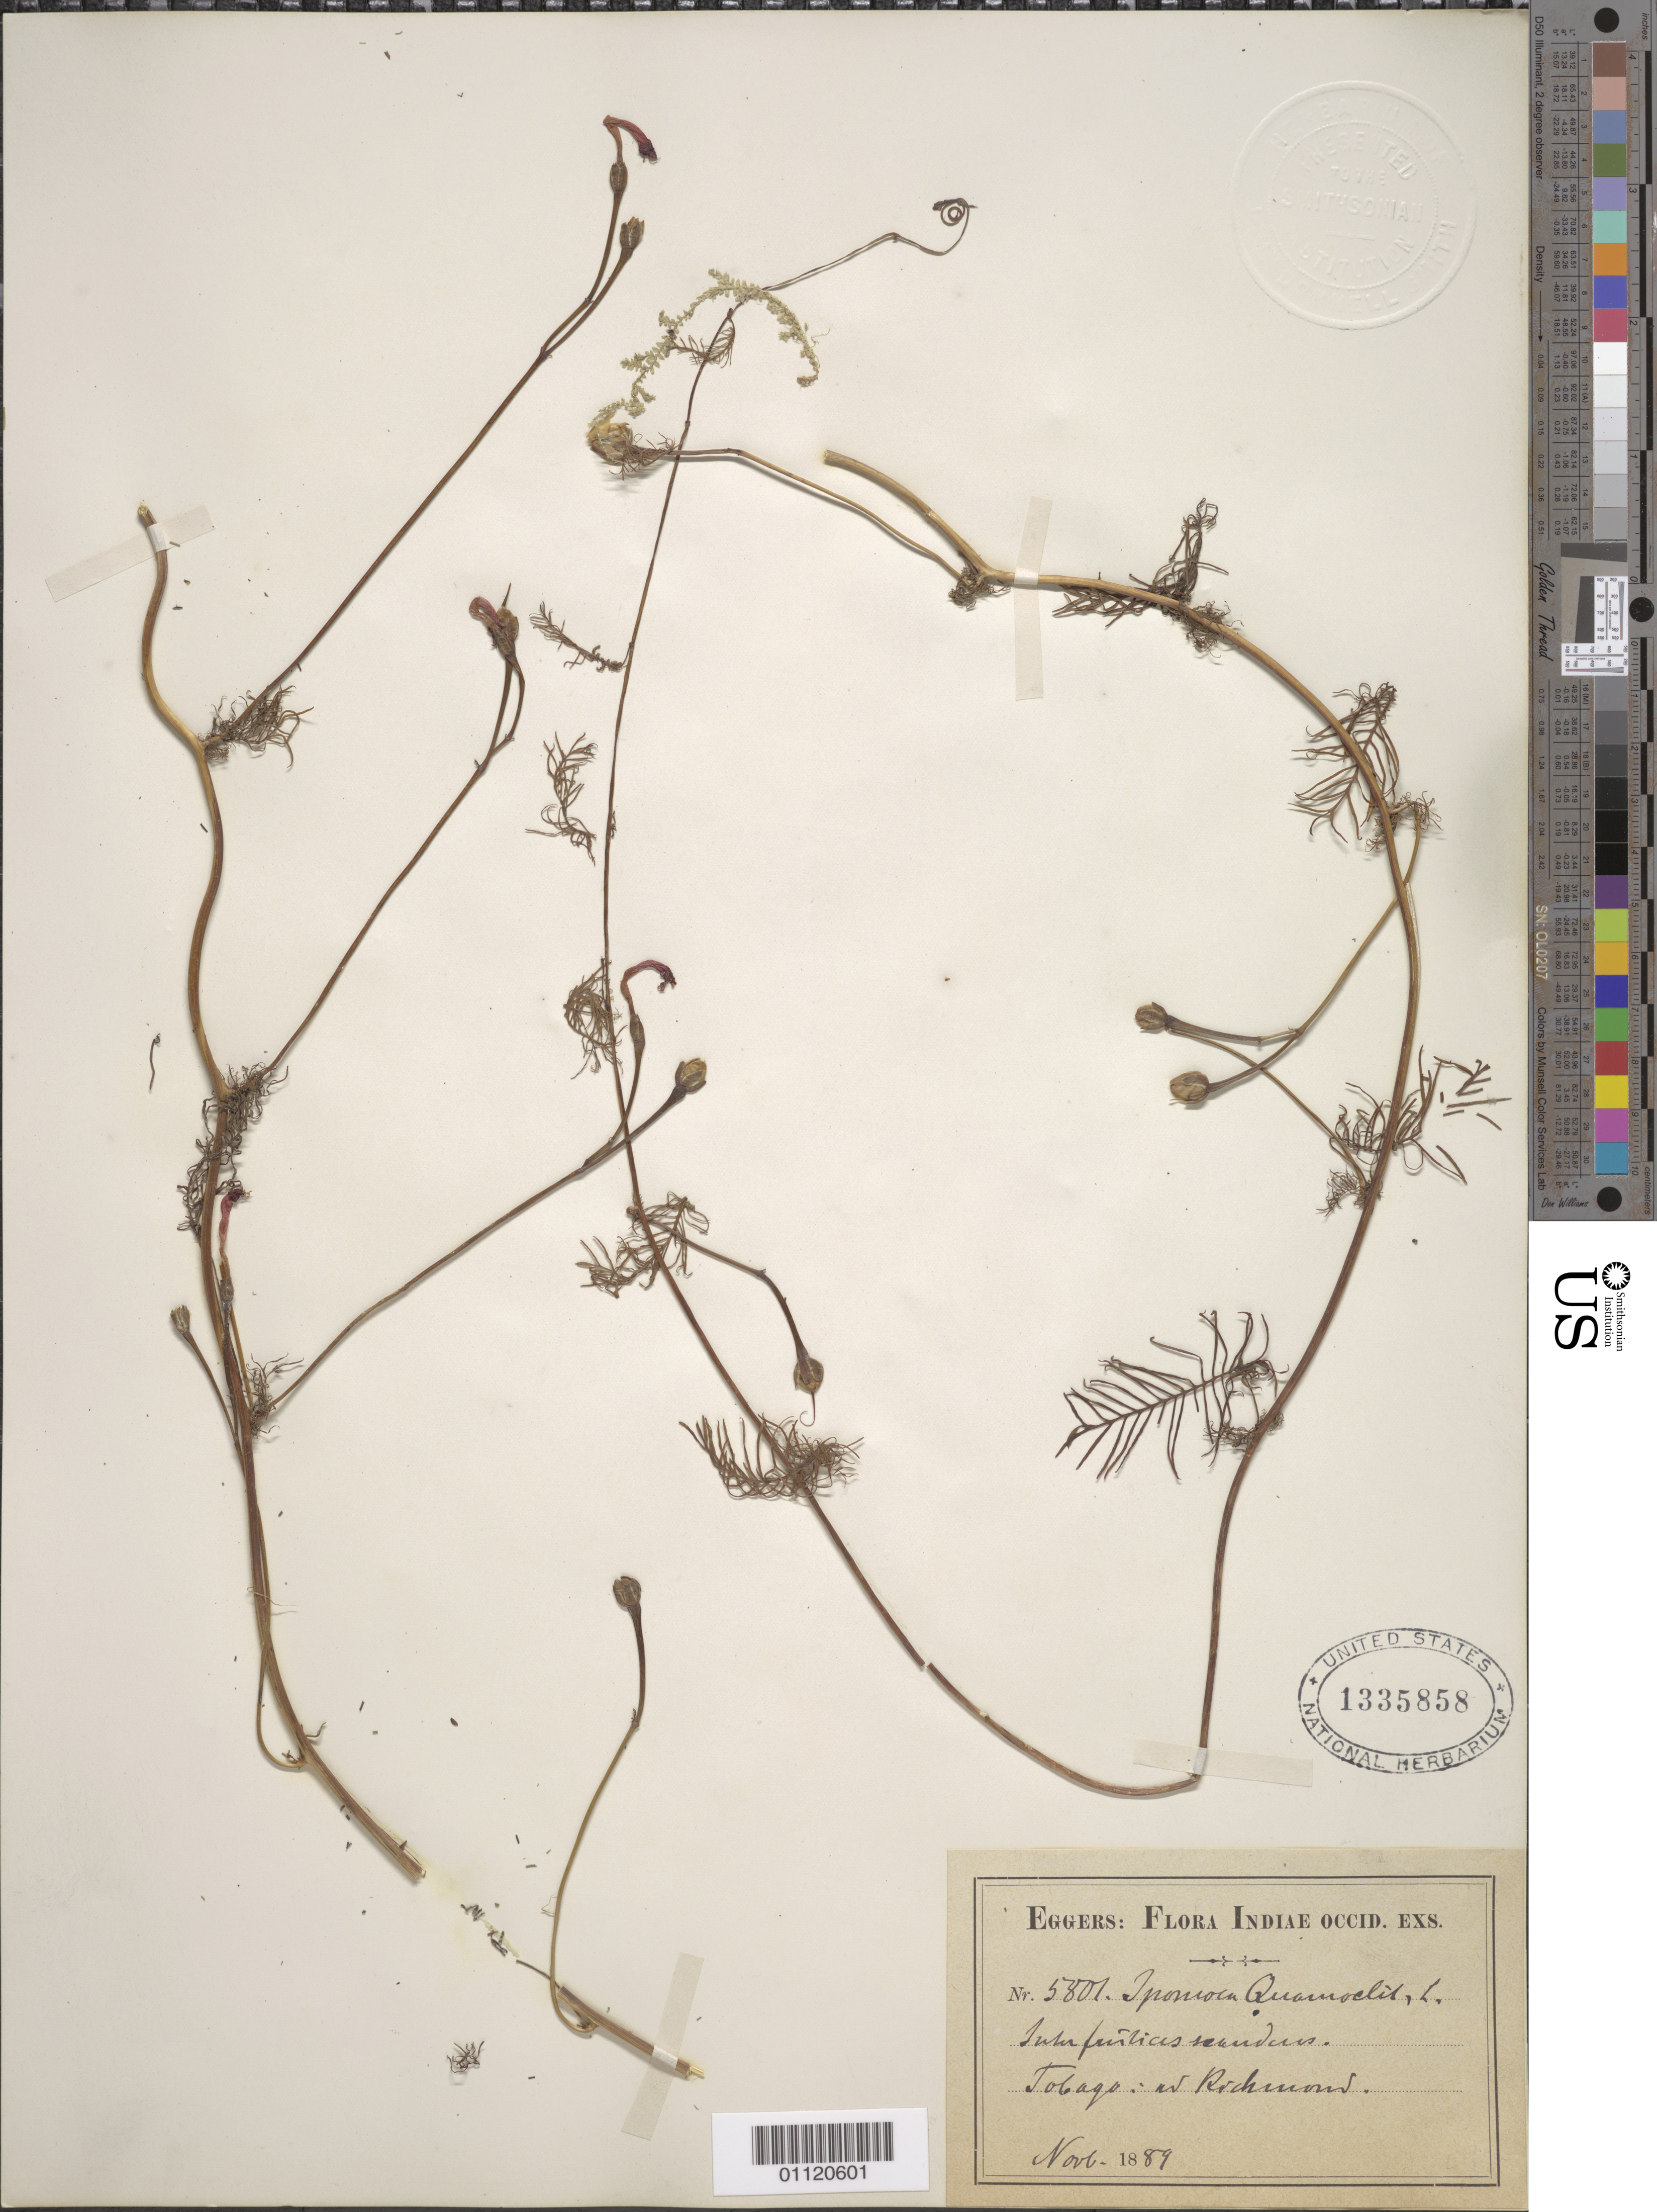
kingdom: Plantae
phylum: Tracheophyta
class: Magnoliopsida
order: Solanales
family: Convolvulaceae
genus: Ipomoea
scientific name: Ipomoea quamoclit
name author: L.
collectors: H. F. A. von Eggers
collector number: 5801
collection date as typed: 01 Nov 1889 to 30 Nov 1889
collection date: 1889-11-01/1889-11-30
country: Trinidad and Tobago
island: Tobago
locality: Richmond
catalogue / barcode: US 1335858